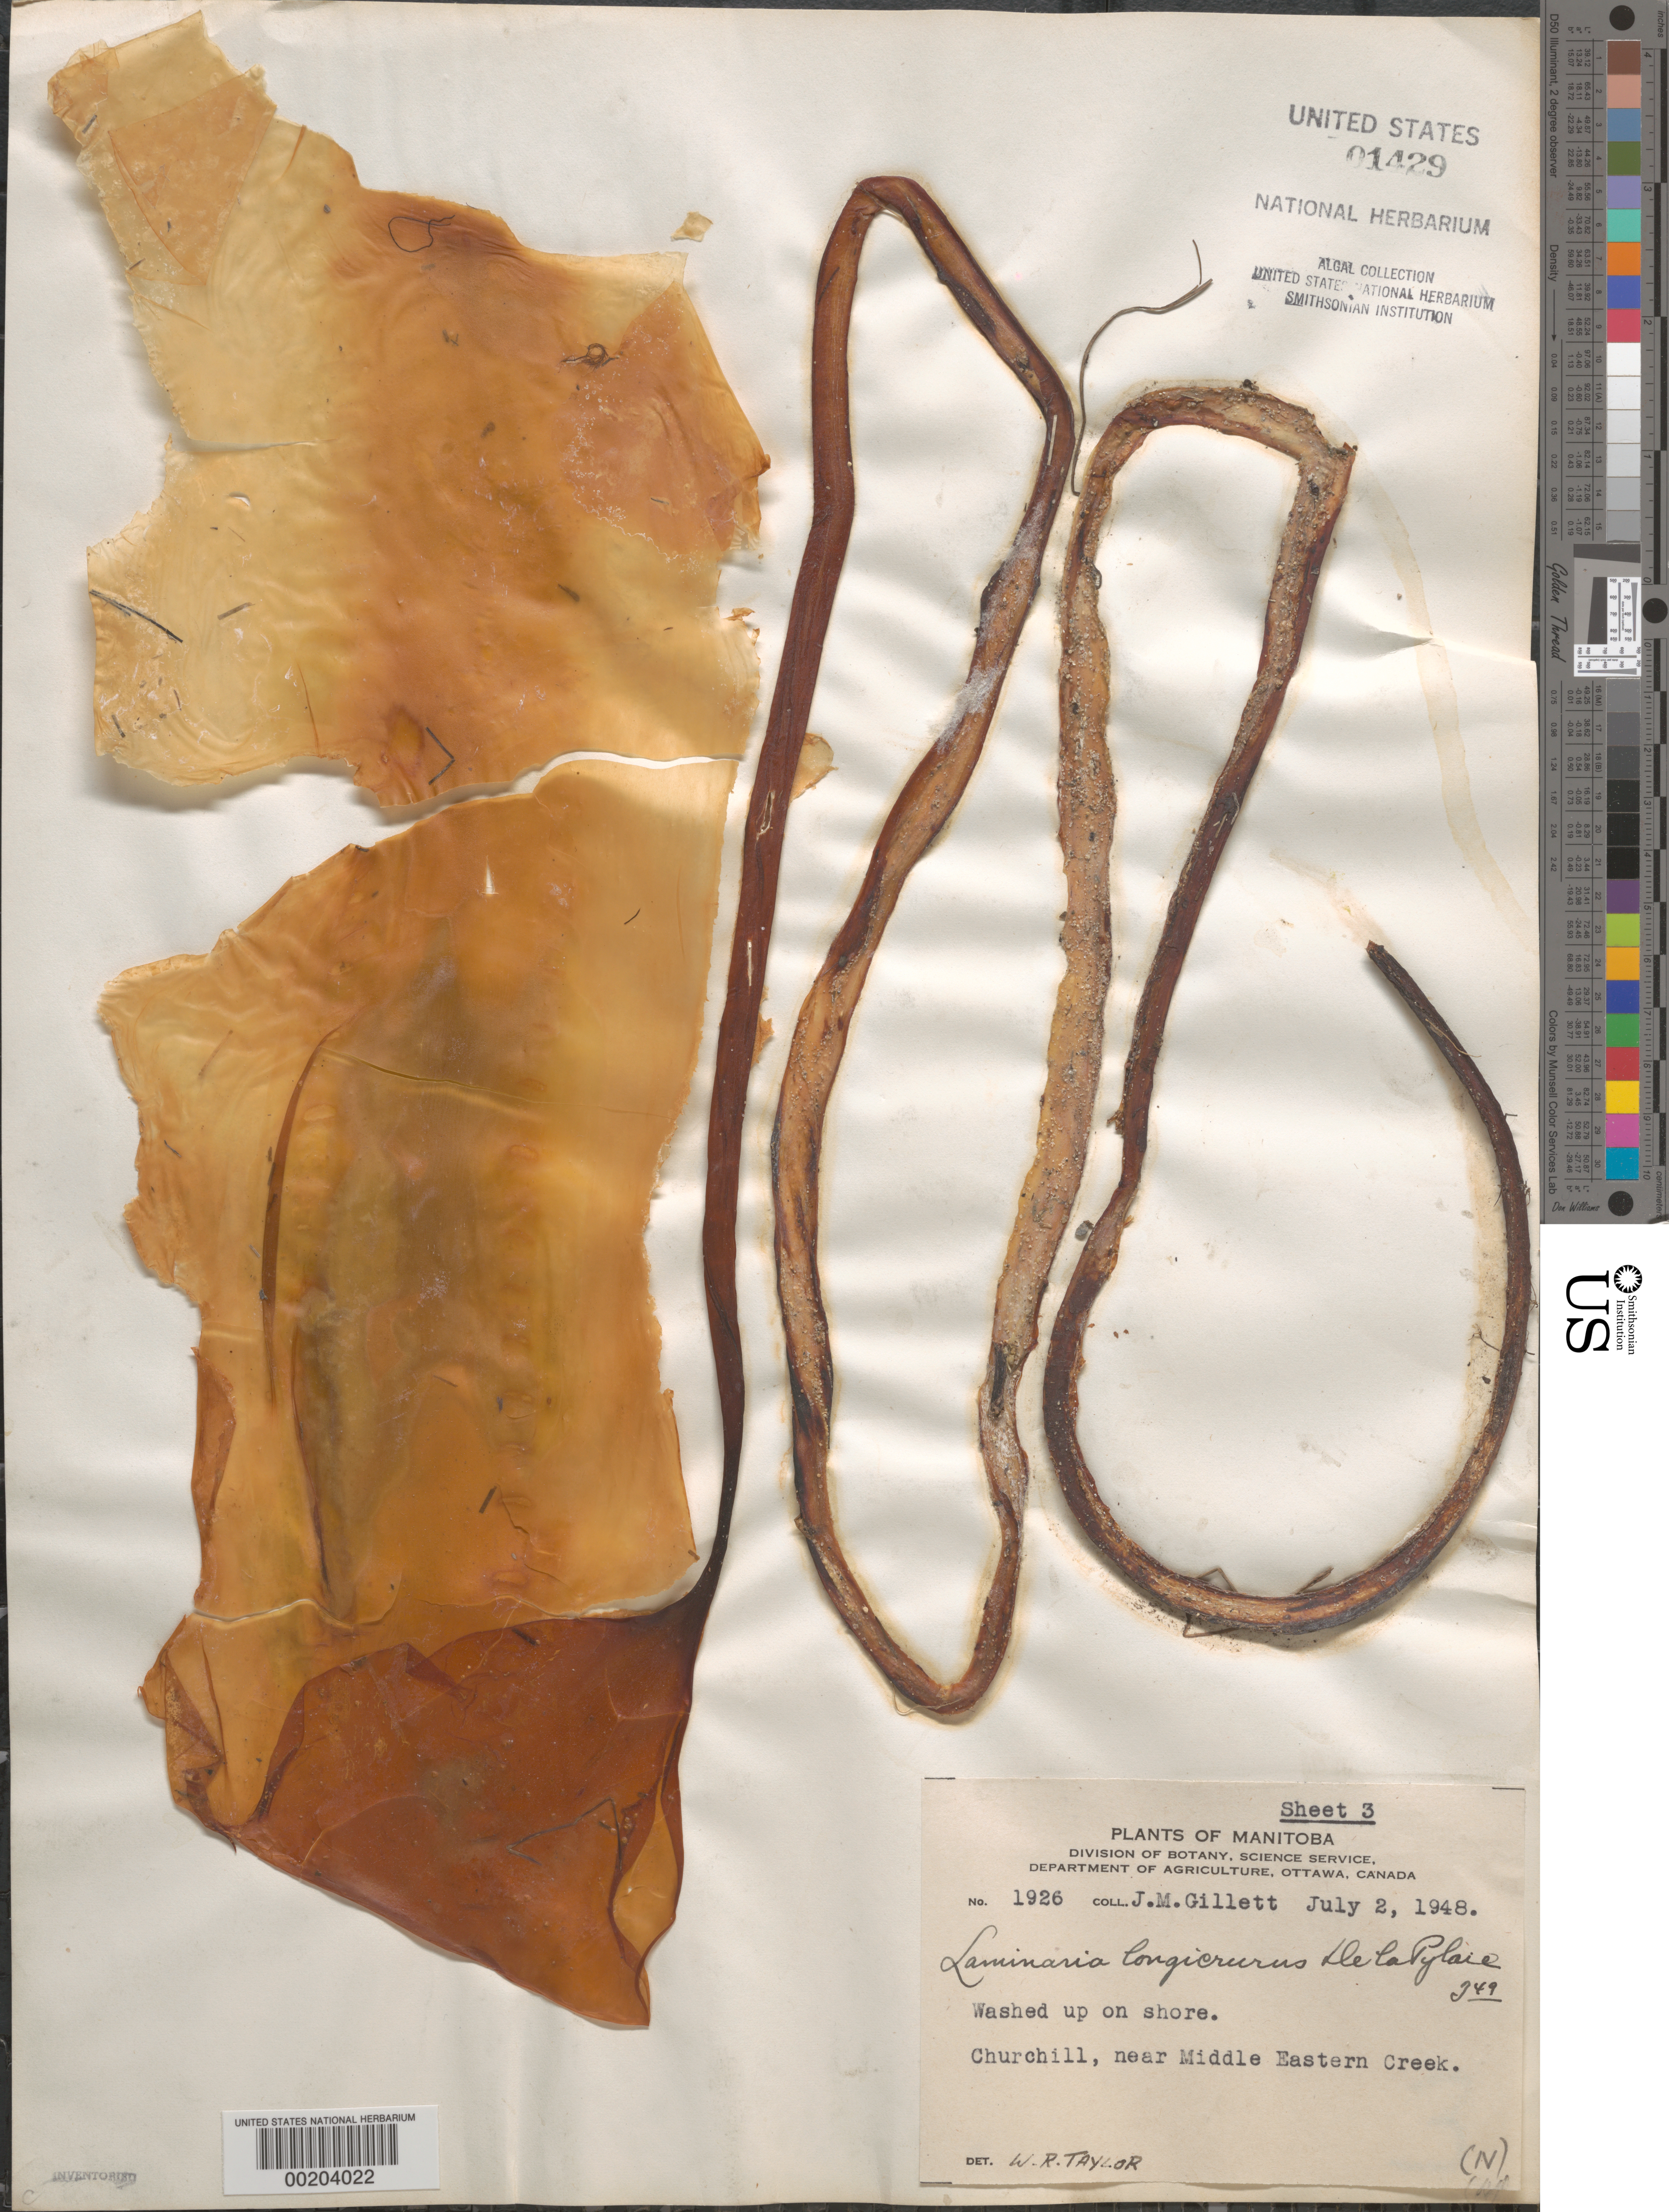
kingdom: Chromista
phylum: Ochrophyta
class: Phaeophyceae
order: Laminariales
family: Laminariaceae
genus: Saccharina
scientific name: Saccharina longicruris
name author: (Bach. Pyl.) Kuntze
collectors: J. Gillett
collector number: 1926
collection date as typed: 02 Jul 1948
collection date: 1948-07-02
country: Canada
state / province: Manitoba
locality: Churchill, near middle eastern creek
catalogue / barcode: US 1429